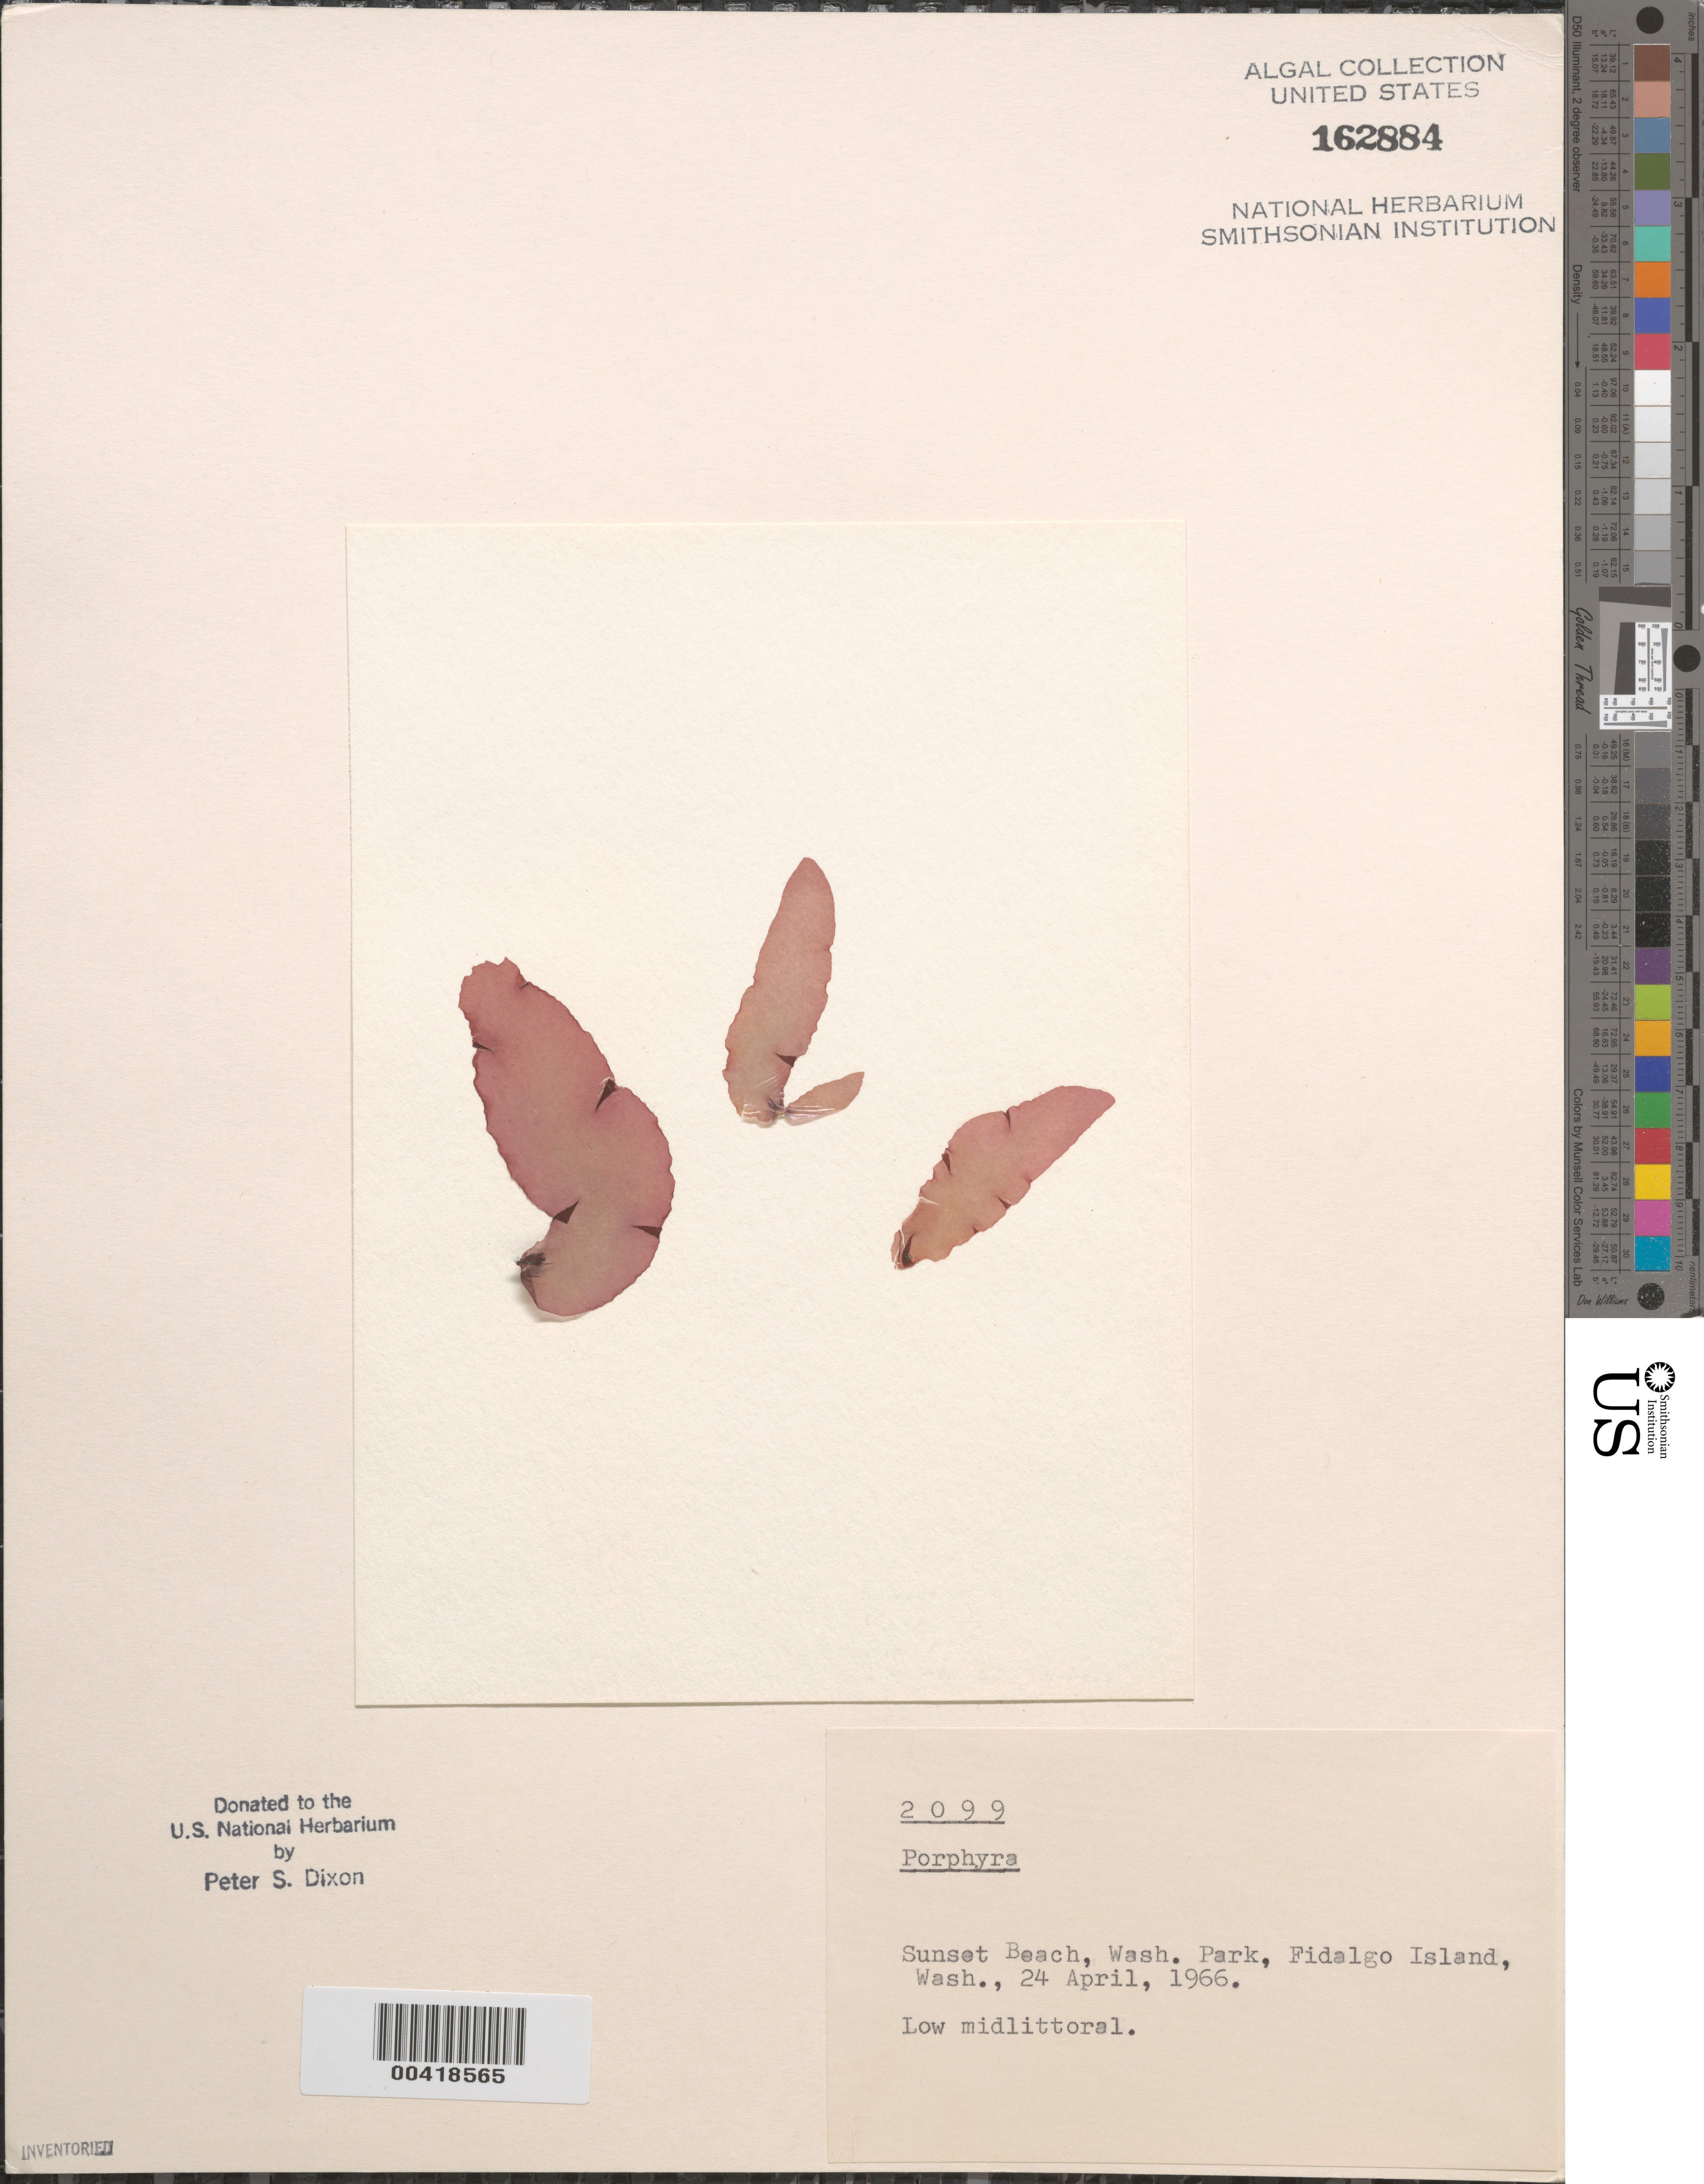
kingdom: Plantae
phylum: Rhodophyta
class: Bangiophyceae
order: Bangiales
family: Bangiaceae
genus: Porphyra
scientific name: Porphyra sp.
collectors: P. S. Dixon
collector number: PSD 2099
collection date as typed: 24 Apr 1966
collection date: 1966-04-24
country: United States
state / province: Washington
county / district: Skagit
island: Fidalgo Island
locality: Sunset Beach, Washington Park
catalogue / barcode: US 162884